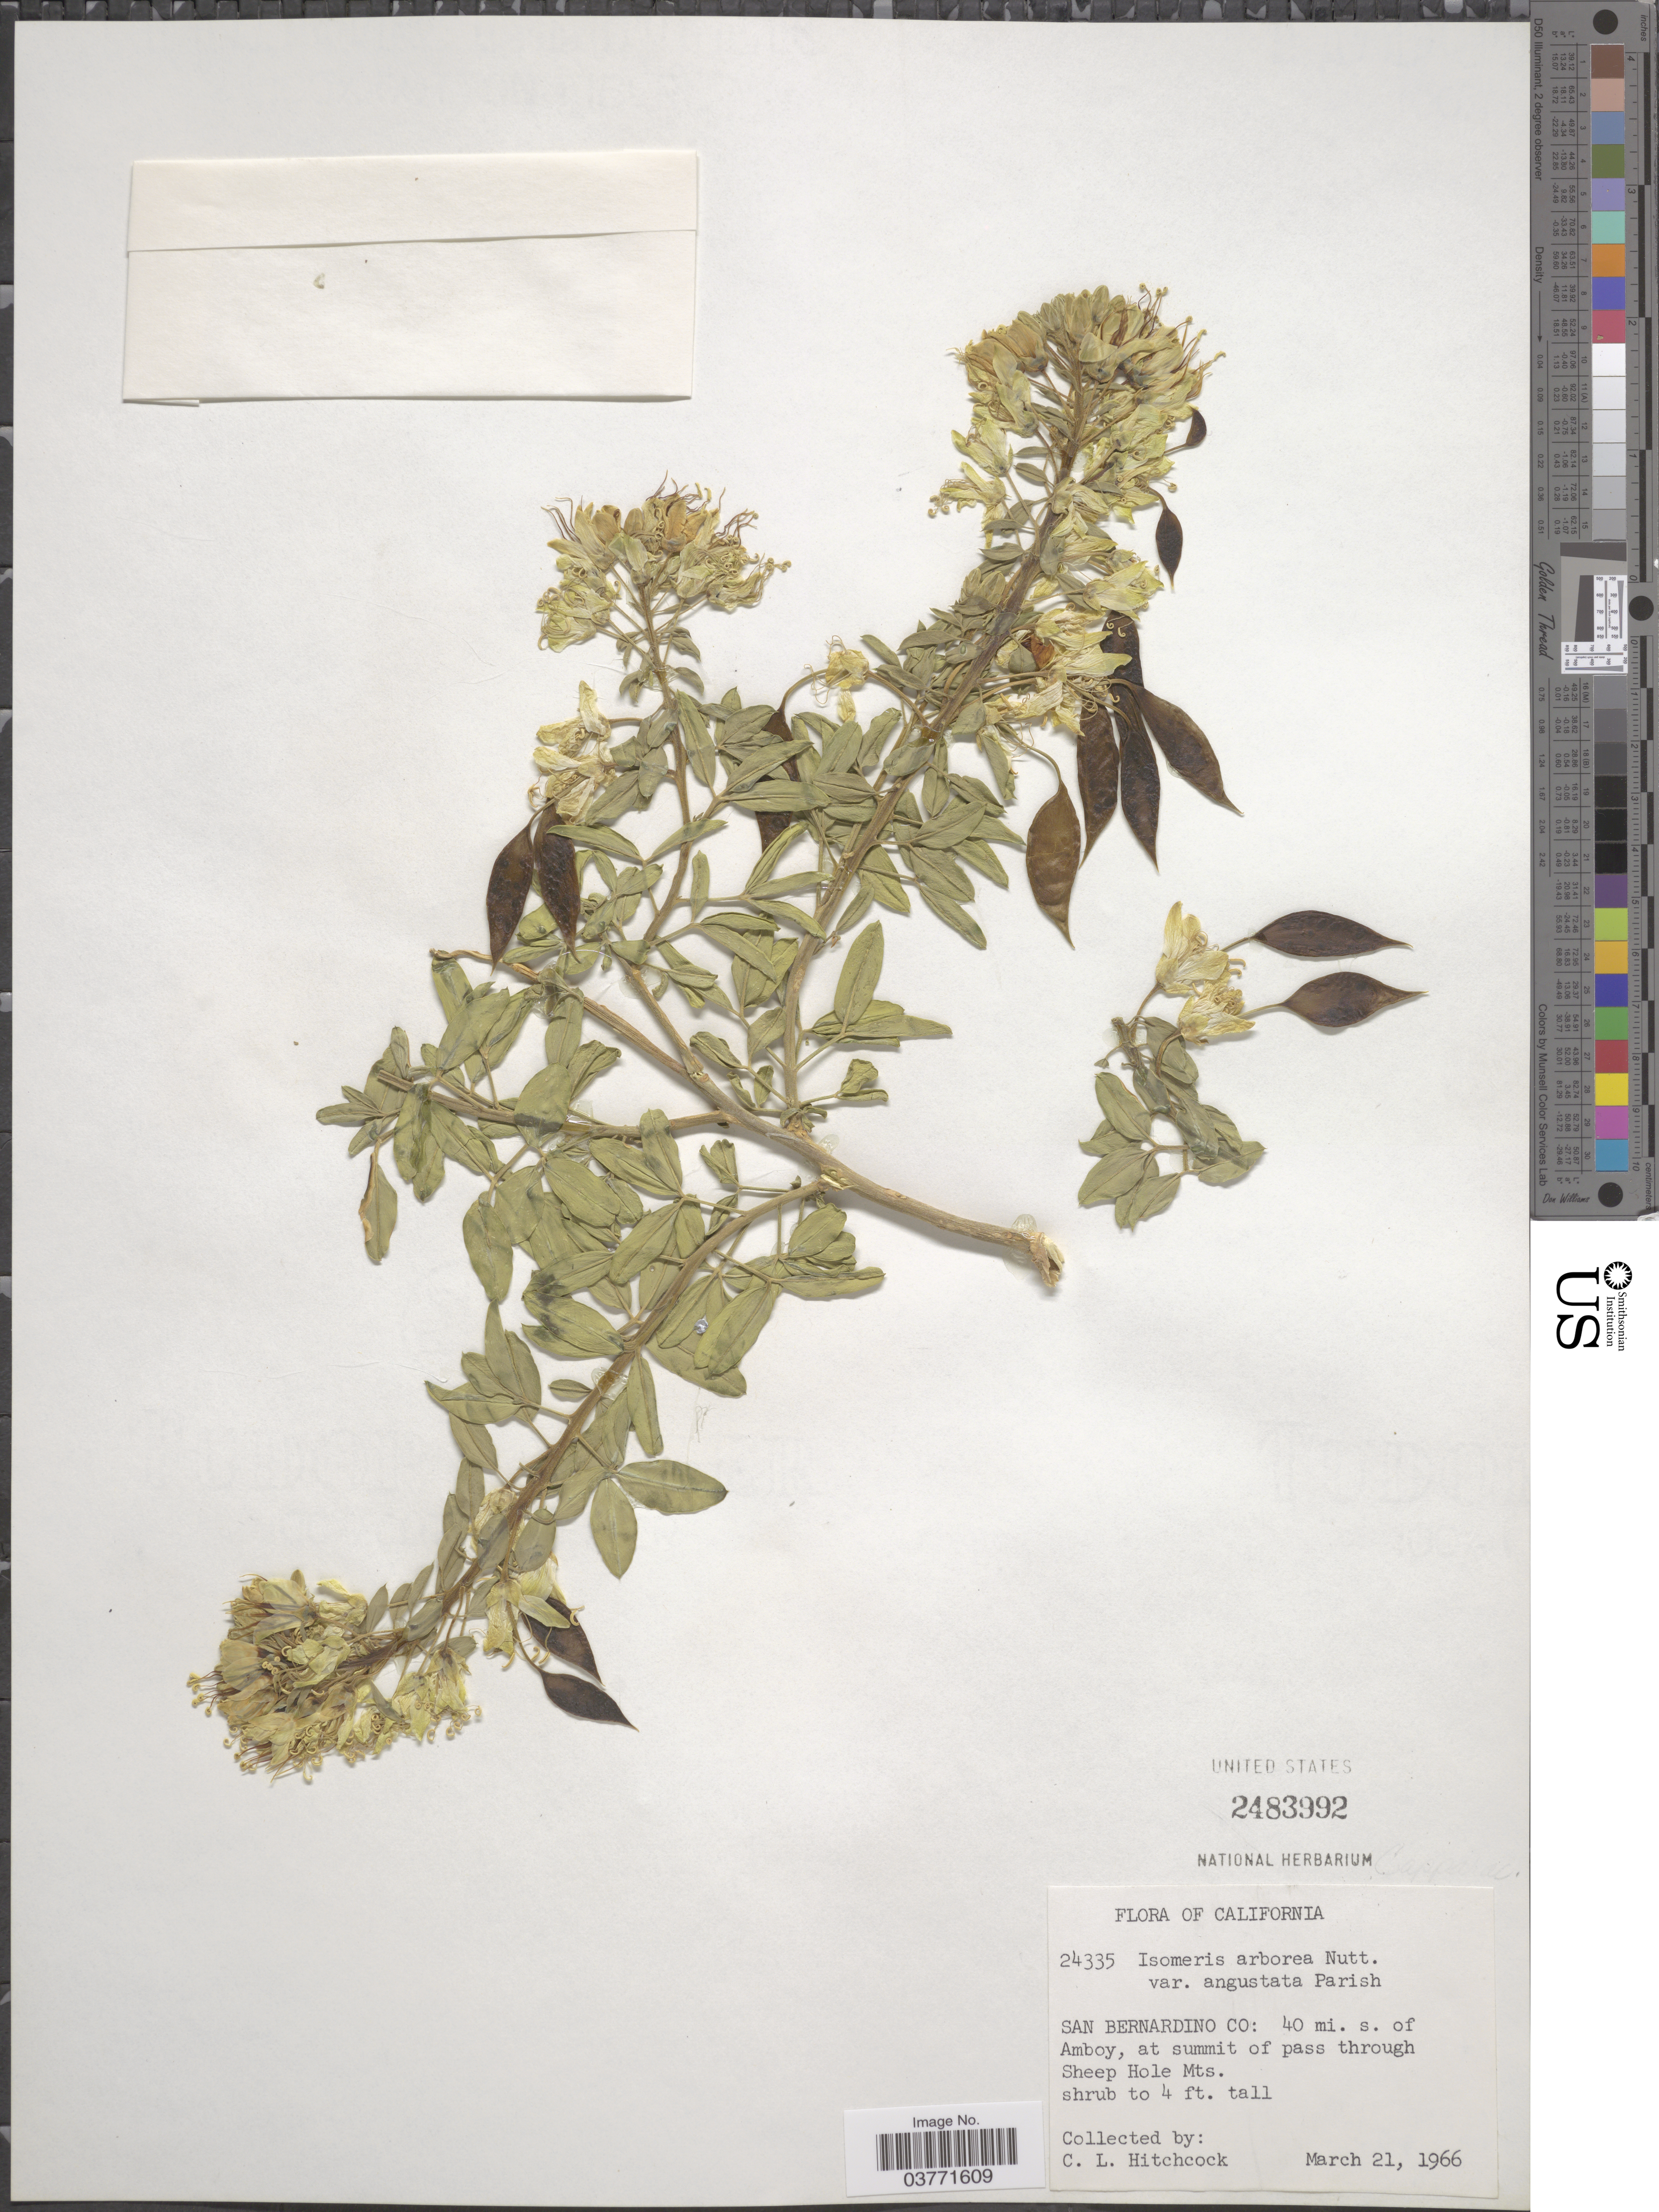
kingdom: Plantae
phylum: Tracheophyta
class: Magnoliopsida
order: Brassicales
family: Cleomaceae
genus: Cleomella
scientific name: Cleomella arborea var. angustata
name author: (Parish) Roalson & J.C. Hall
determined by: Strong, Mark T., (BOT), Smithsonian Institution - National Museum of Natural History (UNITED STATES)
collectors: C. L. Hitchcock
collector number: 24335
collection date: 1966-03-21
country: United States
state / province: California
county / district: San Bernardino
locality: San Bernardino Co: 40 mi. s. of Amboy, at summit of pass through Sheep Hole Mts.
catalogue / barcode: US 2483992